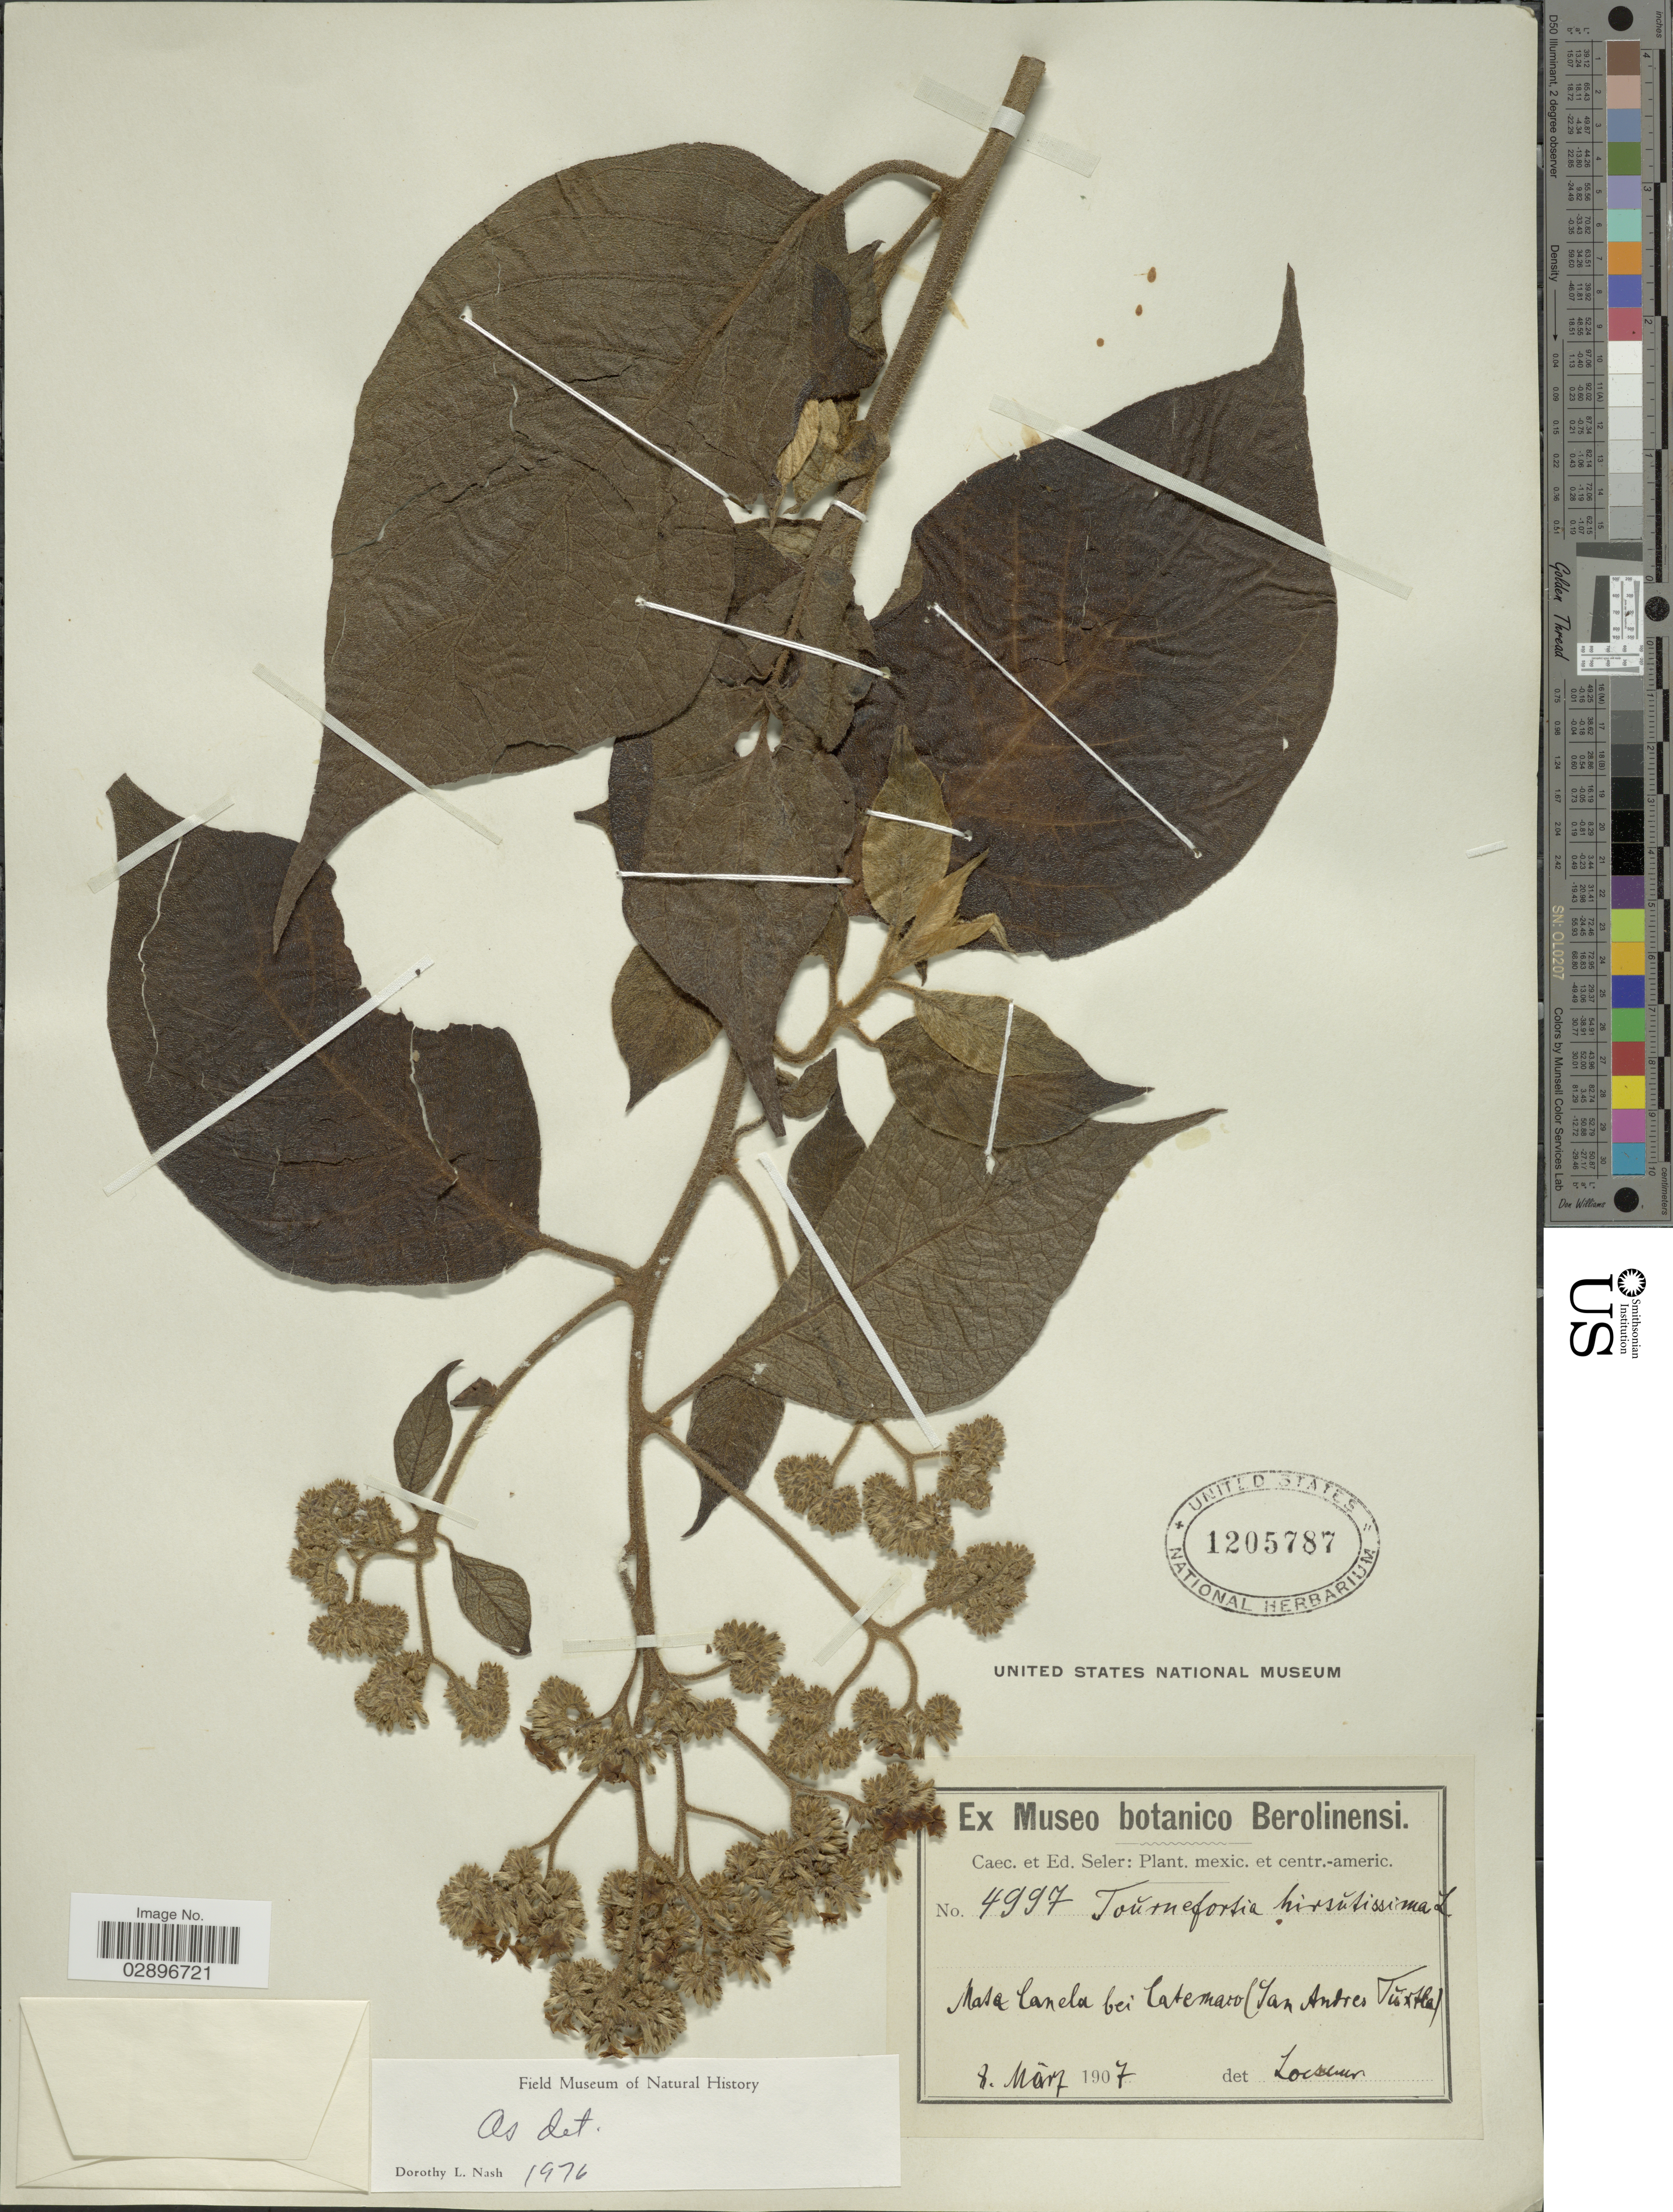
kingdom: Plantae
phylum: Tracheophyta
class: Magnoliopsida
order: Boraginales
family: Heliotropiaceae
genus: Tournefortia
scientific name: Tournefortia hirsutissima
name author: L.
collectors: C. Seler & E. G. Seler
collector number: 4997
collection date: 1907-03-08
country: Mexico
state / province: Veracruz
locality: Mexic. et centr.-americ. Masa Canela bei Catemaco (San Andres Tuxtla).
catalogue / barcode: US 1205787